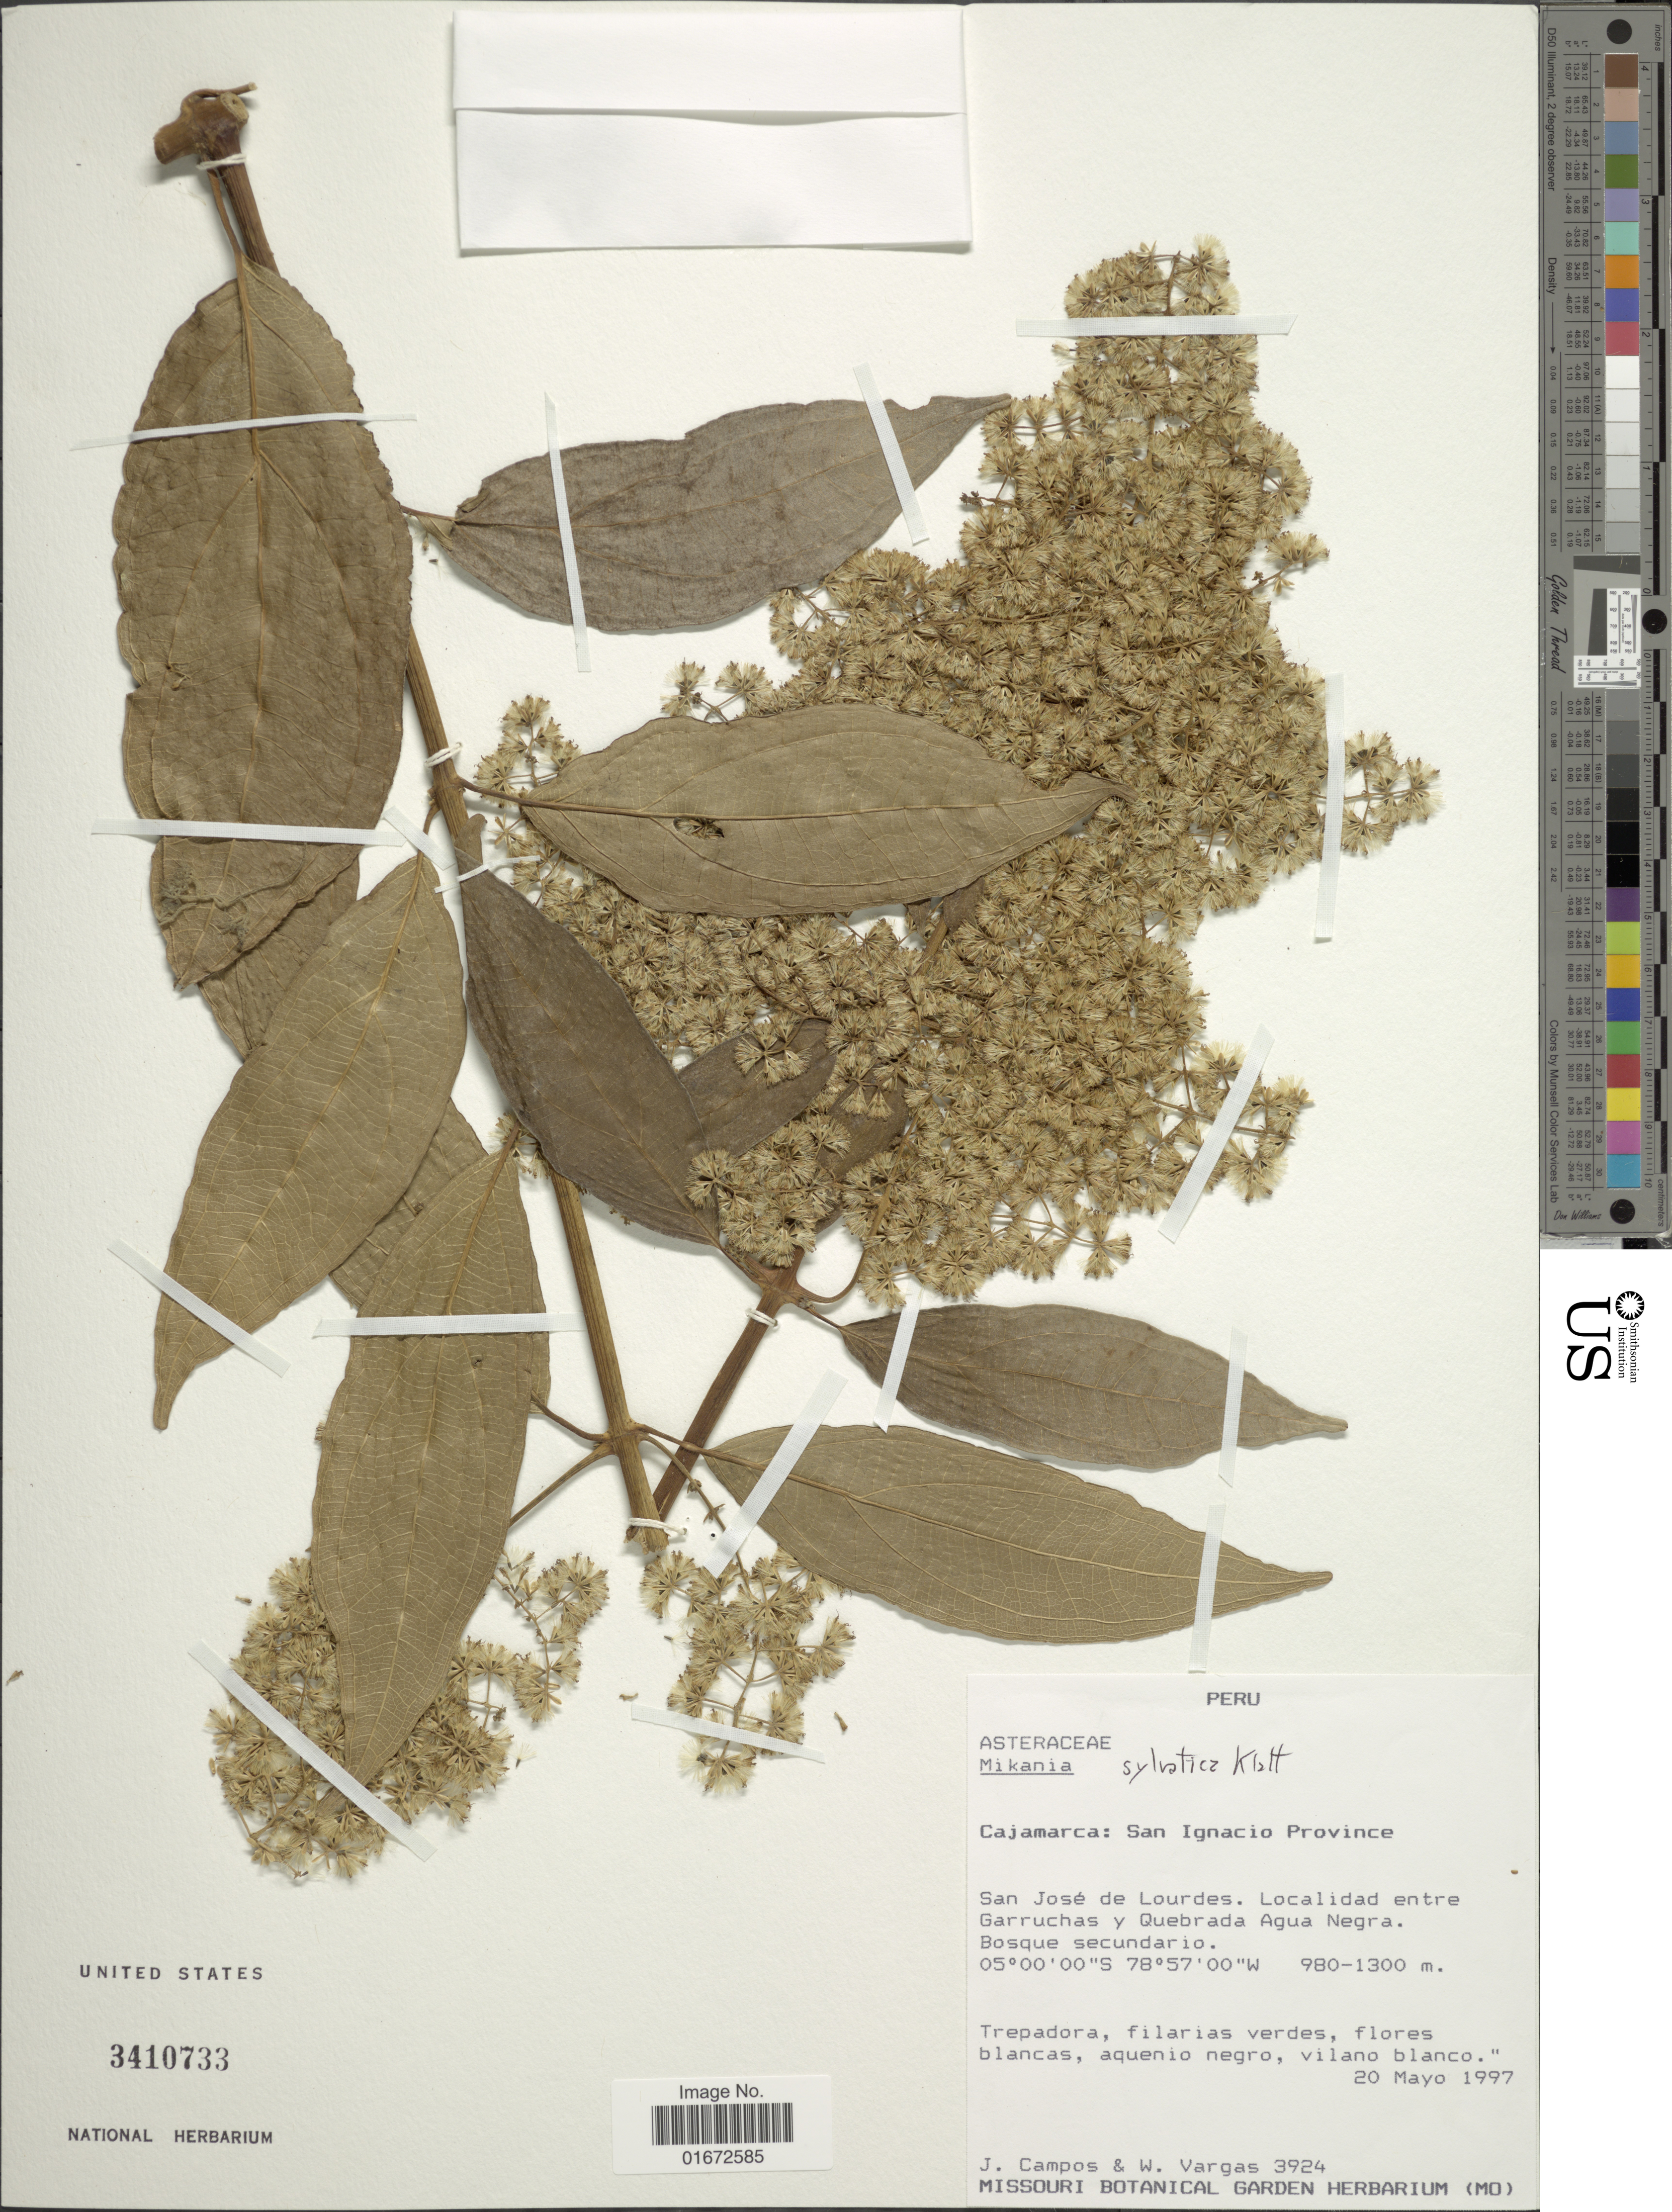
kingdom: Plantae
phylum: Tracheophyta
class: Magnoliopsida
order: Asterales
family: Asteraceae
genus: Mikania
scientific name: Mikania sylvatica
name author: Klatt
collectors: J. Campos & W. Vargas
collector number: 3924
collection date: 1997-05-20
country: Peru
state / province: Cajamarca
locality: Cajamarca: San Ignacio Province. San José de Lourdes. Localidad entre Garruchas y Quebrada Agua Negra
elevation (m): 980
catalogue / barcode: US 3410733